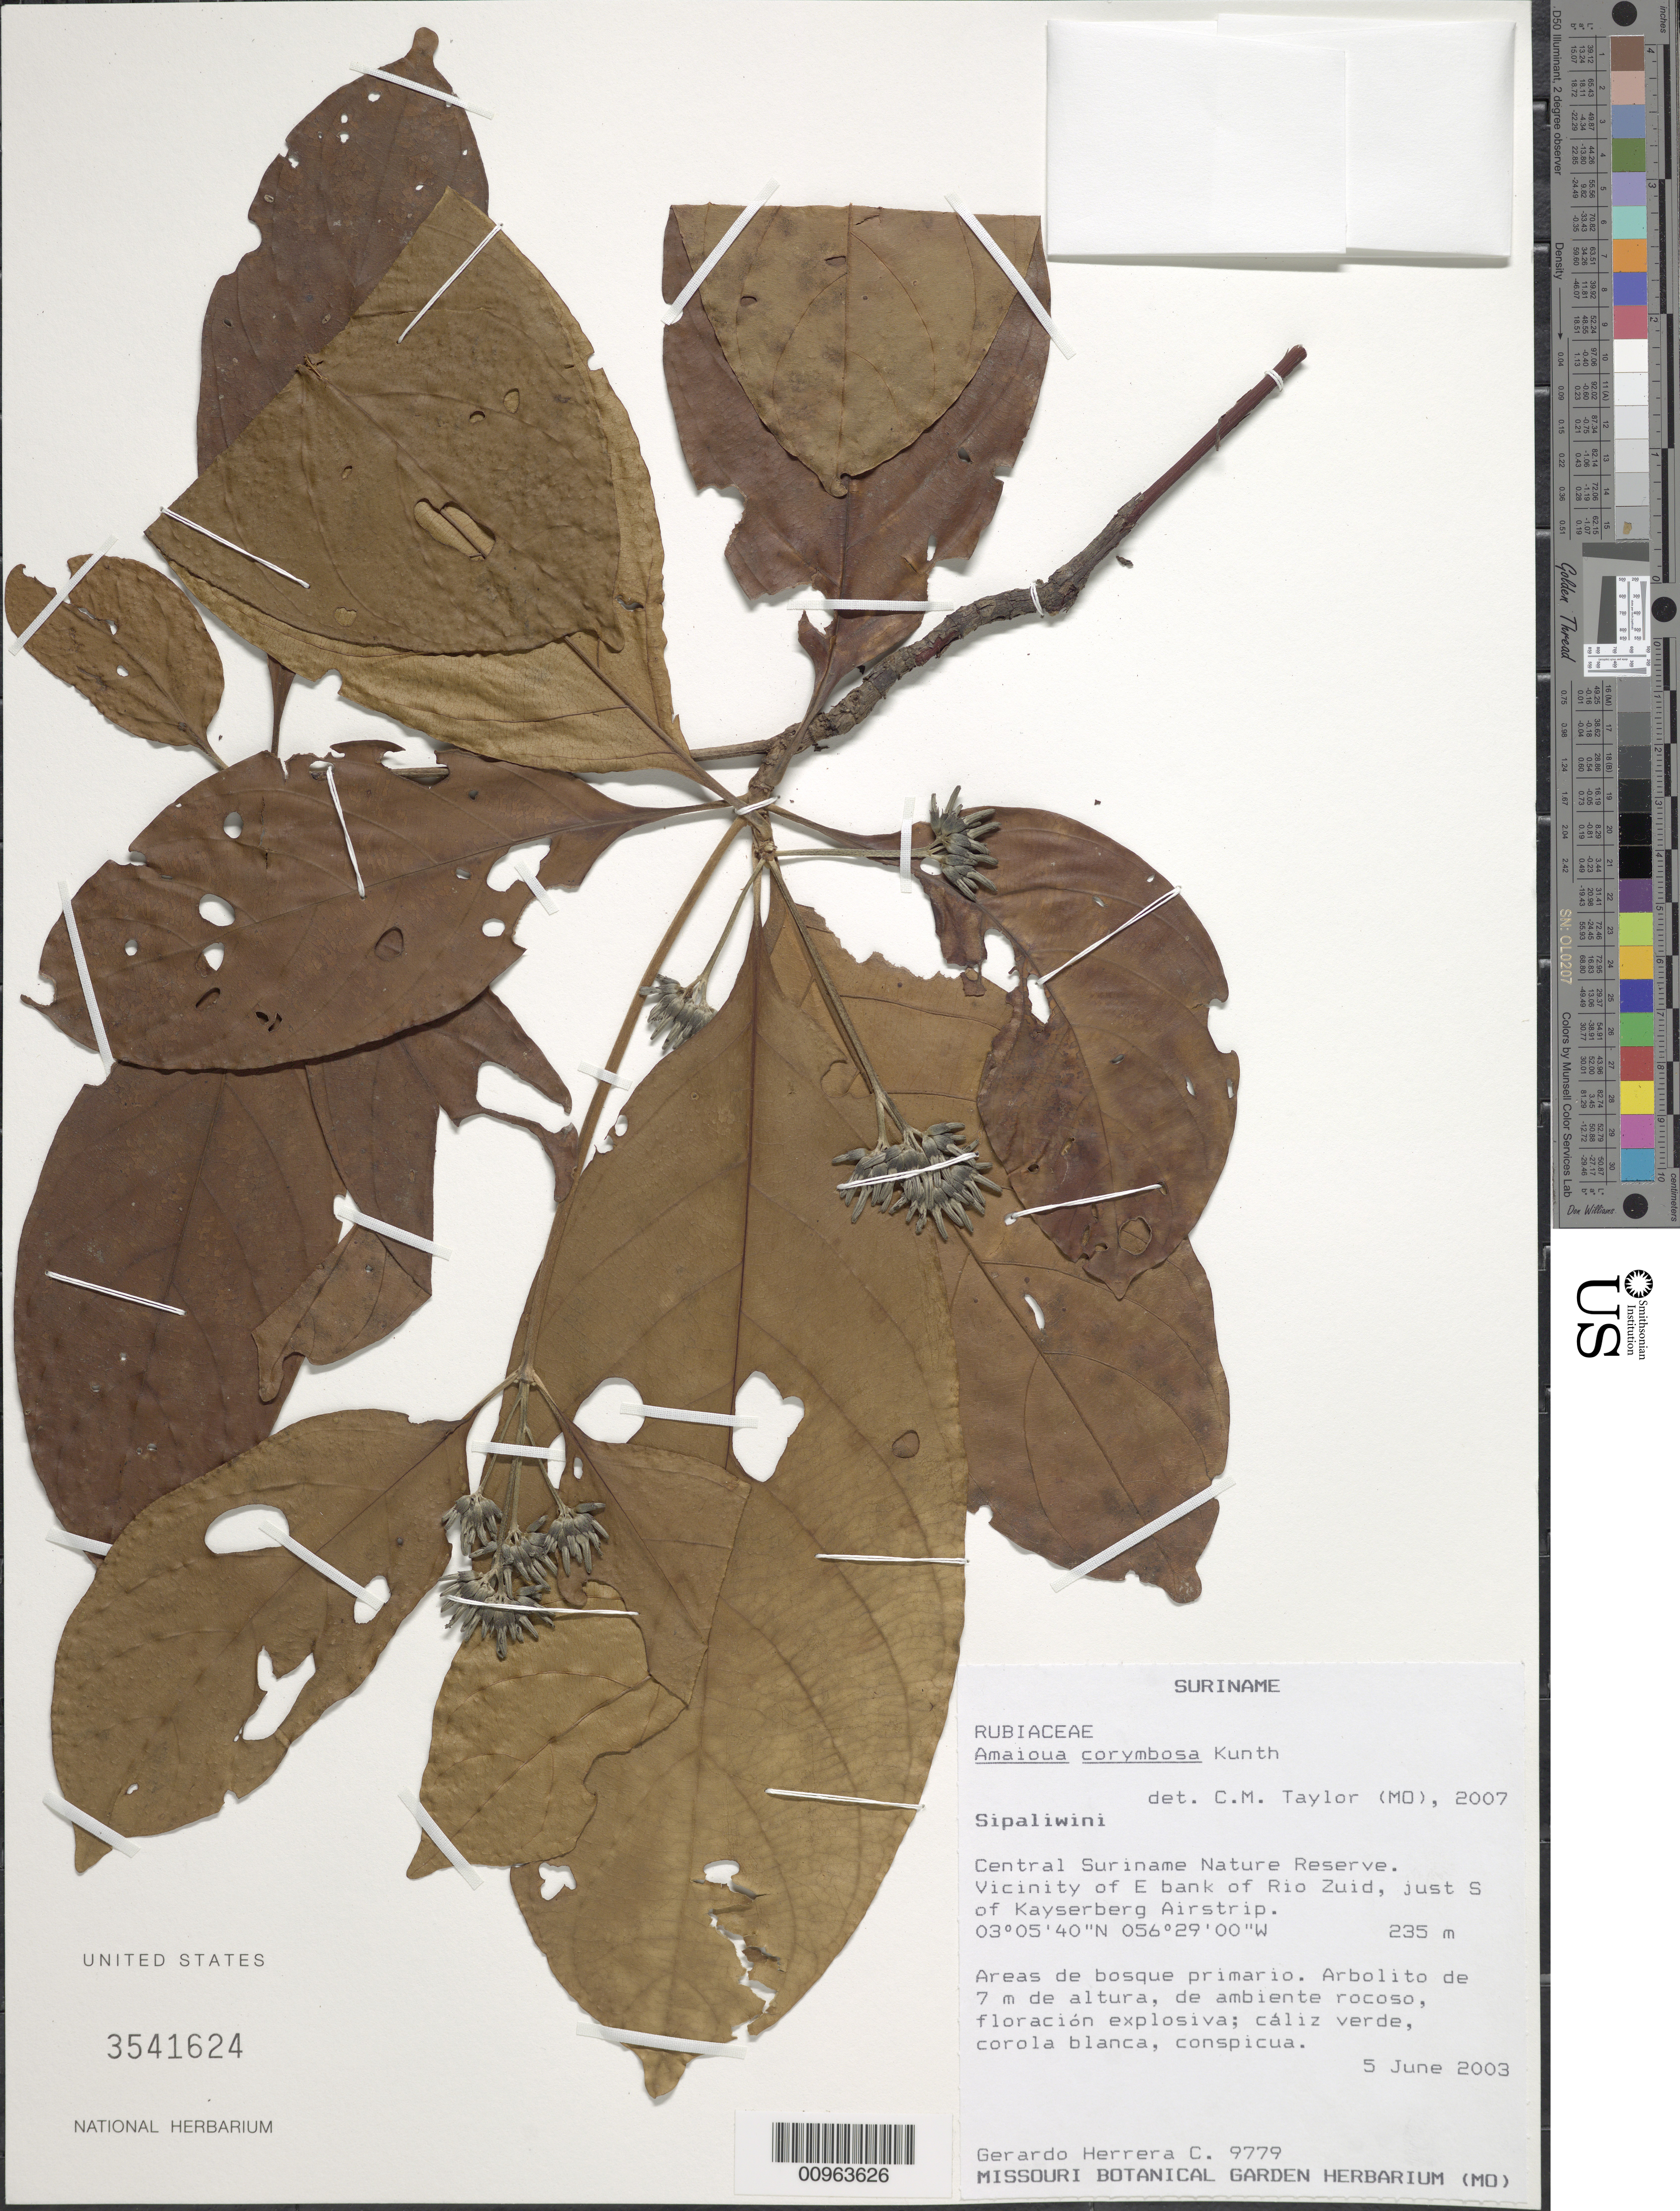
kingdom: Plantae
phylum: Tracheophyta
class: Magnoliopsida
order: Gentianales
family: Rubiaceae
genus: Amaioua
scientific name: Amaioua corymbosa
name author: Kunth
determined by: Taylor, Charlotte M.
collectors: G. Herrera Ch.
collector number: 9779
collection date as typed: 5-Jun-03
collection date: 2003-06-05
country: Suriname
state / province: Sipaliwini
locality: Central Suriname Nature Reserve. Vic of E bank of Rio Zuid, just S of Kayserberg Airstrip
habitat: Areas de bosque primerio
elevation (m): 235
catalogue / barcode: US 3541624